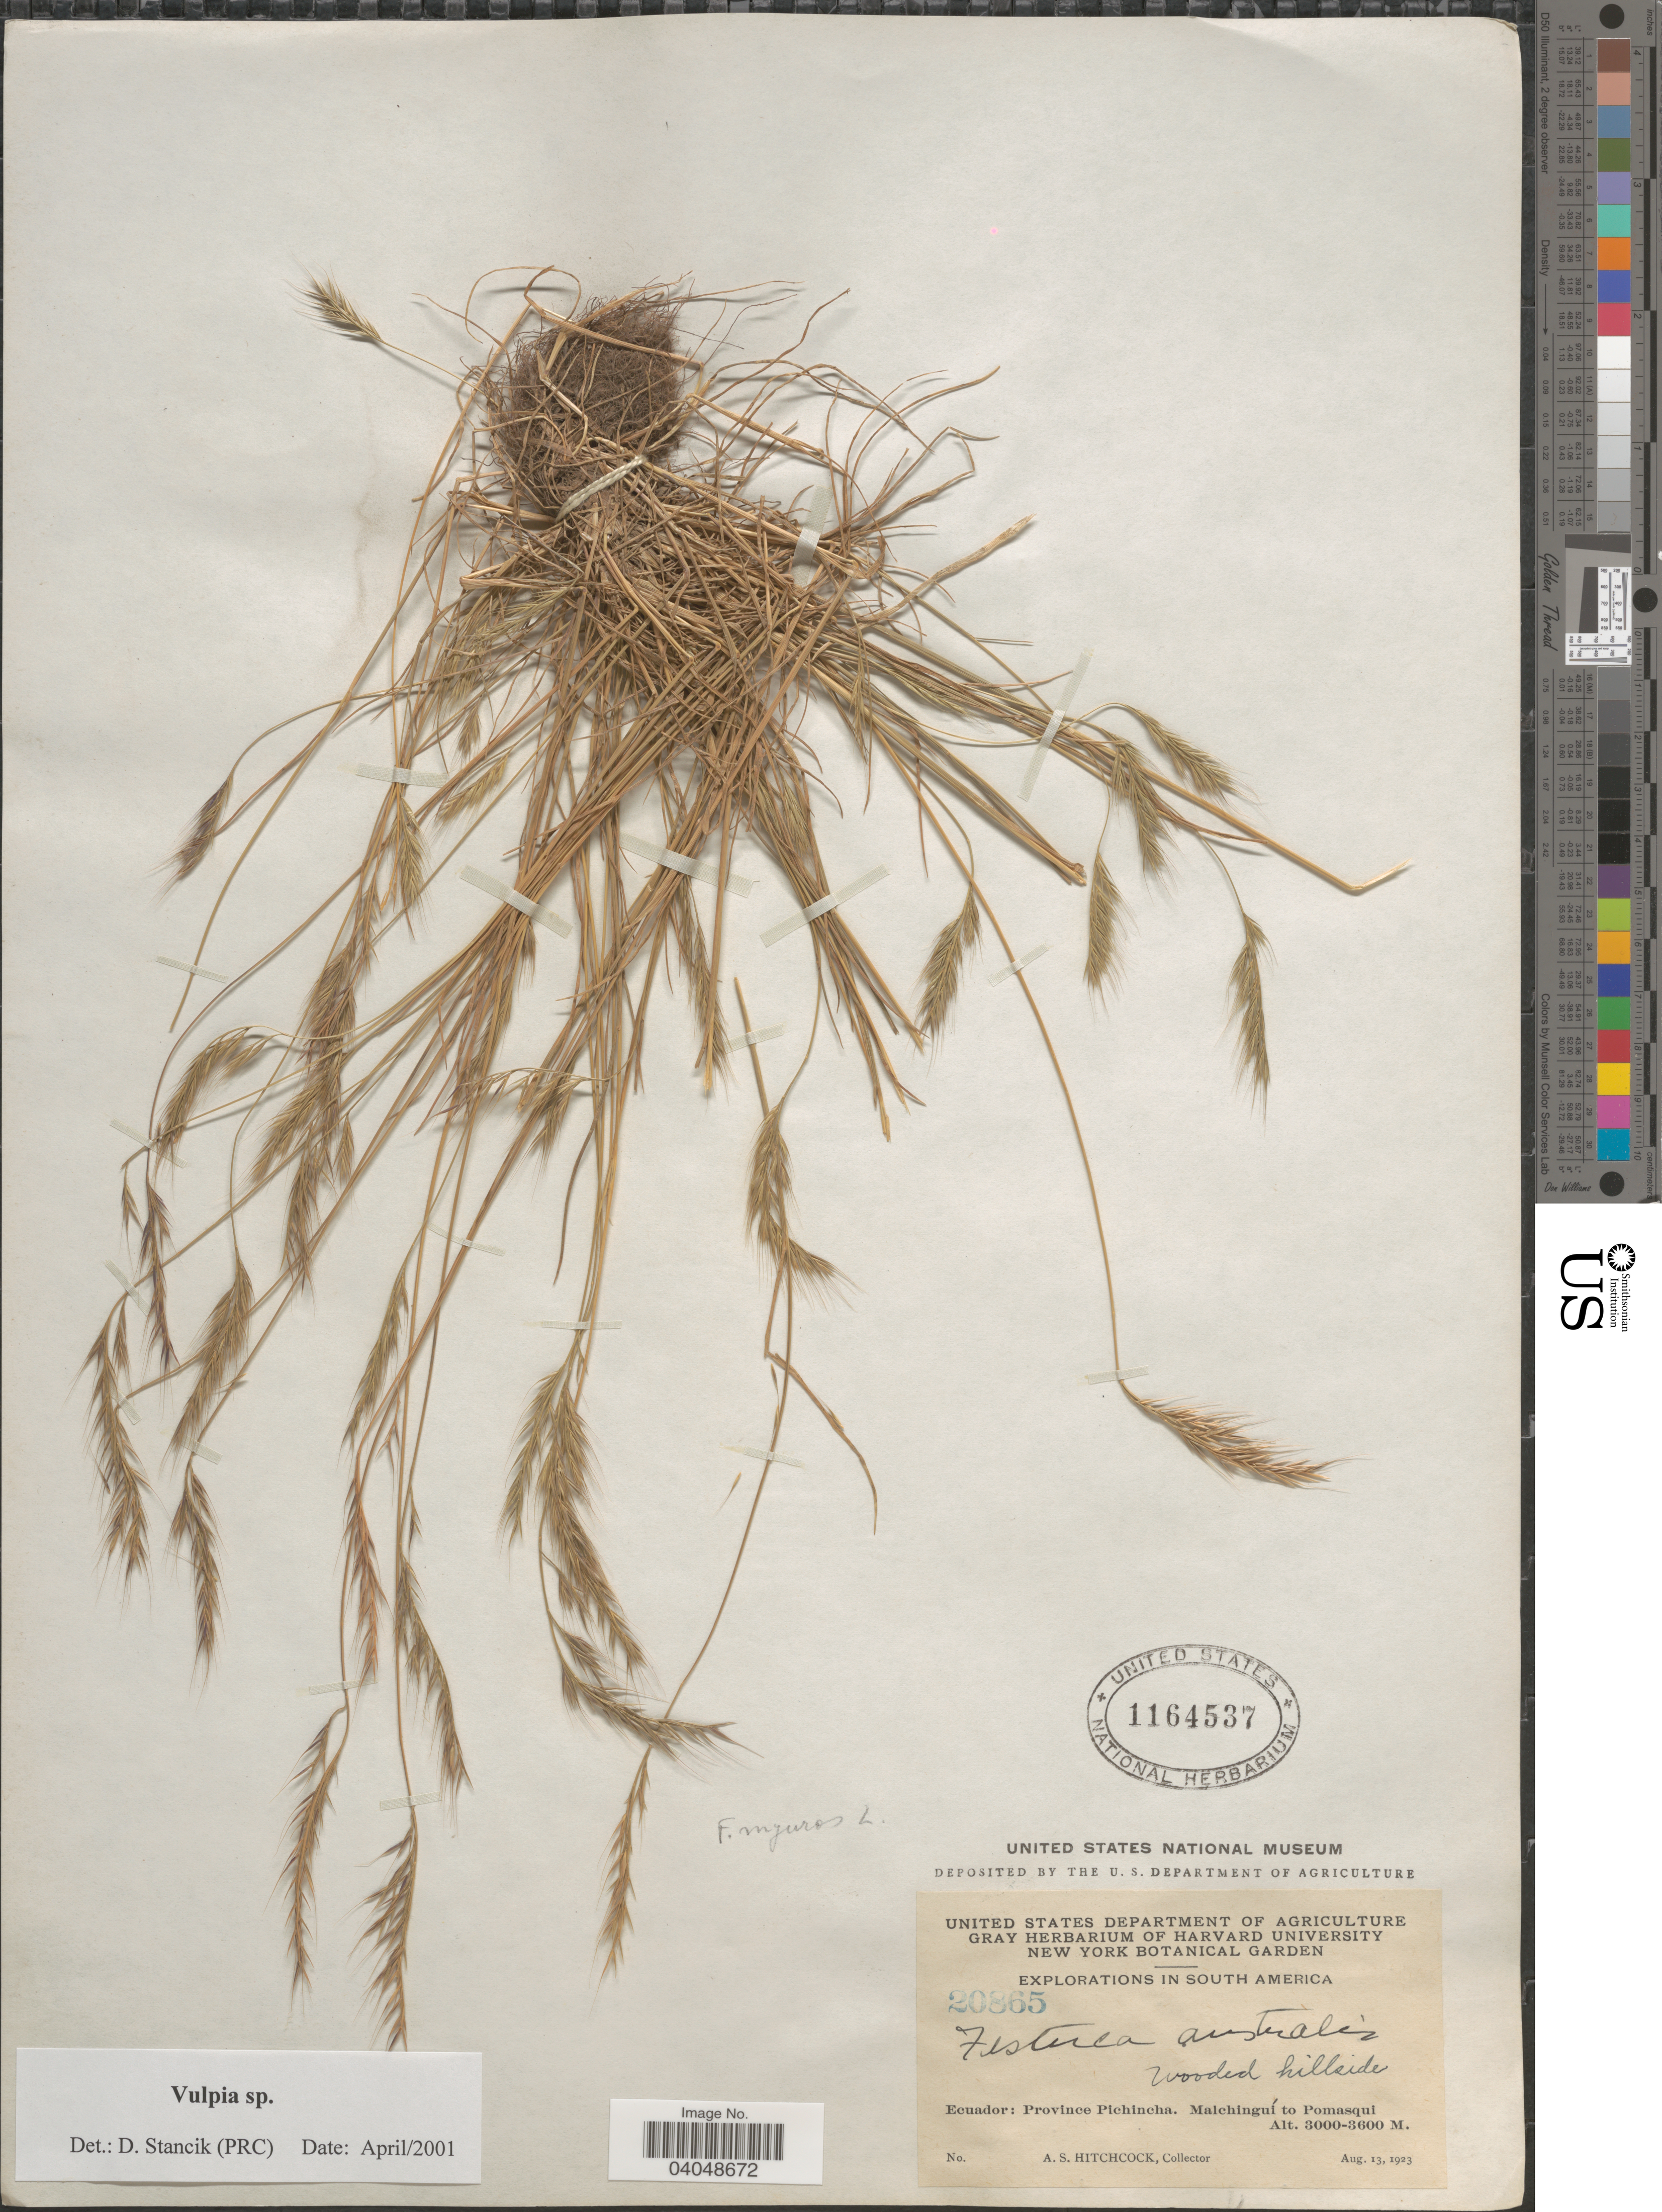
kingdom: Plantae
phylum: Tracheophyta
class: Liliopsida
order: Poales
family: Poaceae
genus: Festuca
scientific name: Festuca sp.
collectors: A. S. Hitchcock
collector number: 20865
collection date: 1923-08-13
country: Ecuador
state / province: Pichincha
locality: Malchinguí to Pomasqui.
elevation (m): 3000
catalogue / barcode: US 1164537